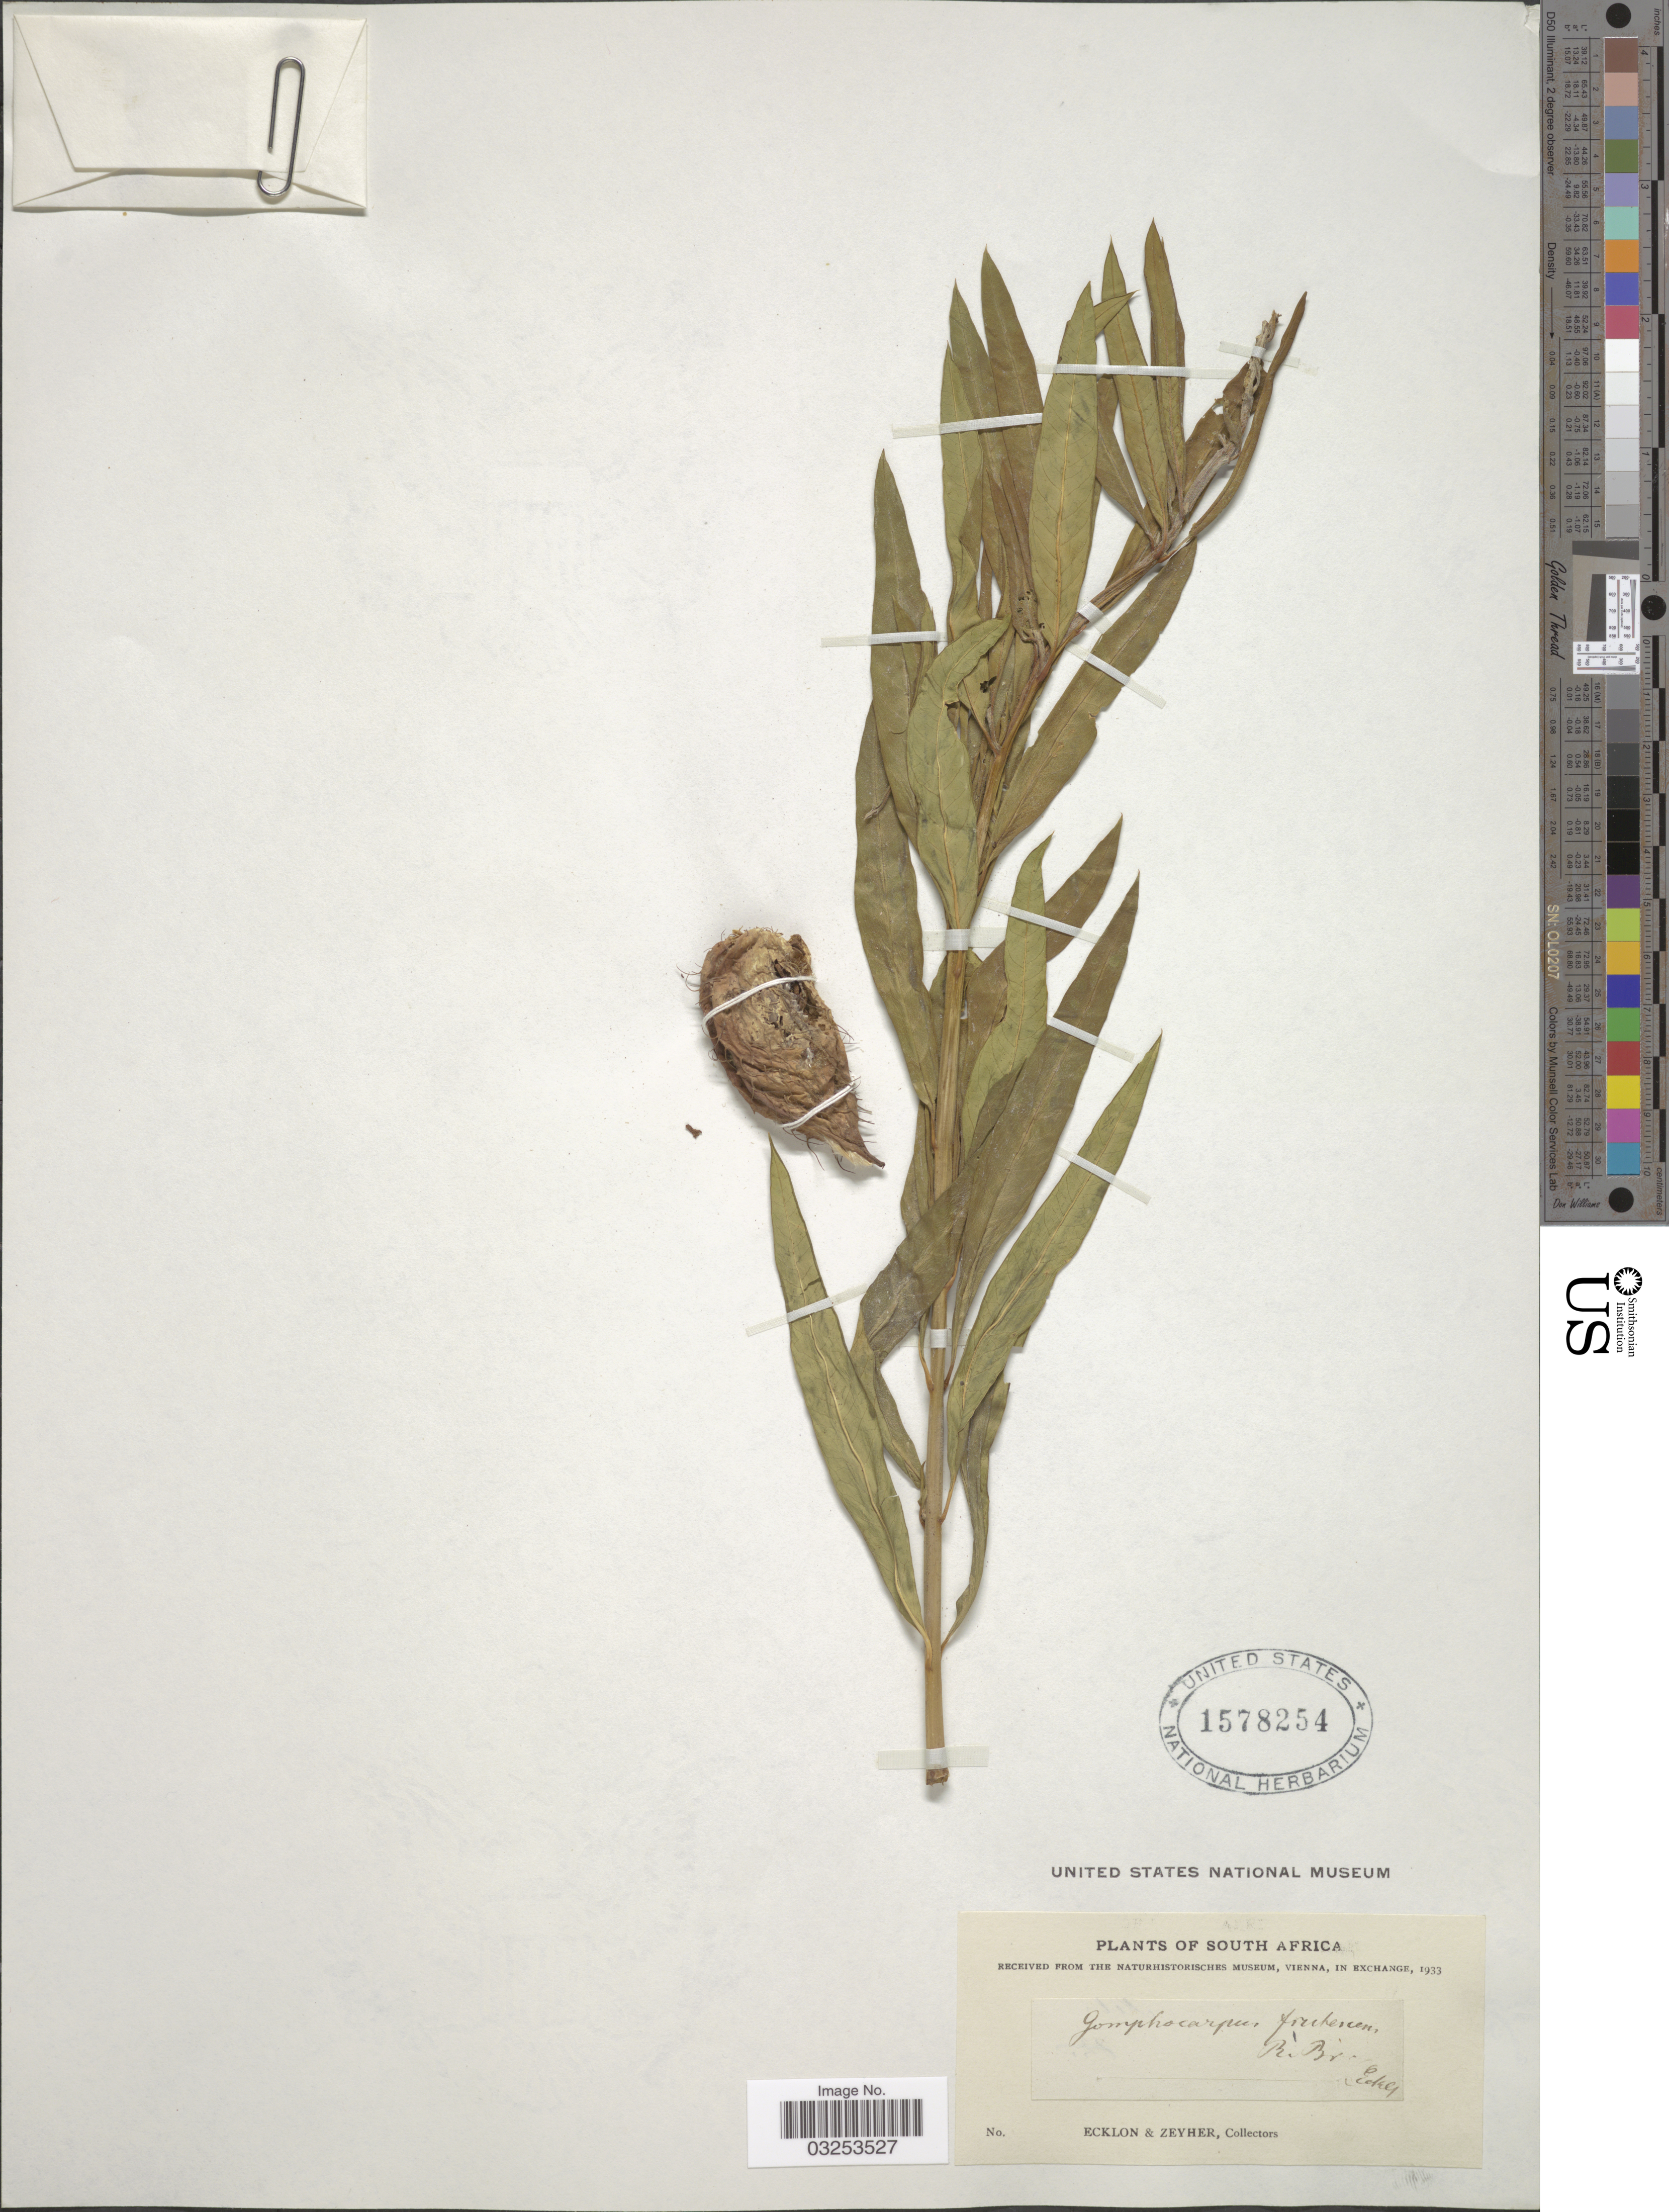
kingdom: Plantae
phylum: Tracheophyta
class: Magnoliopsida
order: Gentianales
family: Apocynaceae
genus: Gomphocarpus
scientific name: Gomphocarpus fruticosus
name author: (L.) W.T. Aiton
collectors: -. Ecklon & -. Zeyher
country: South Africa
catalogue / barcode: US 1578254